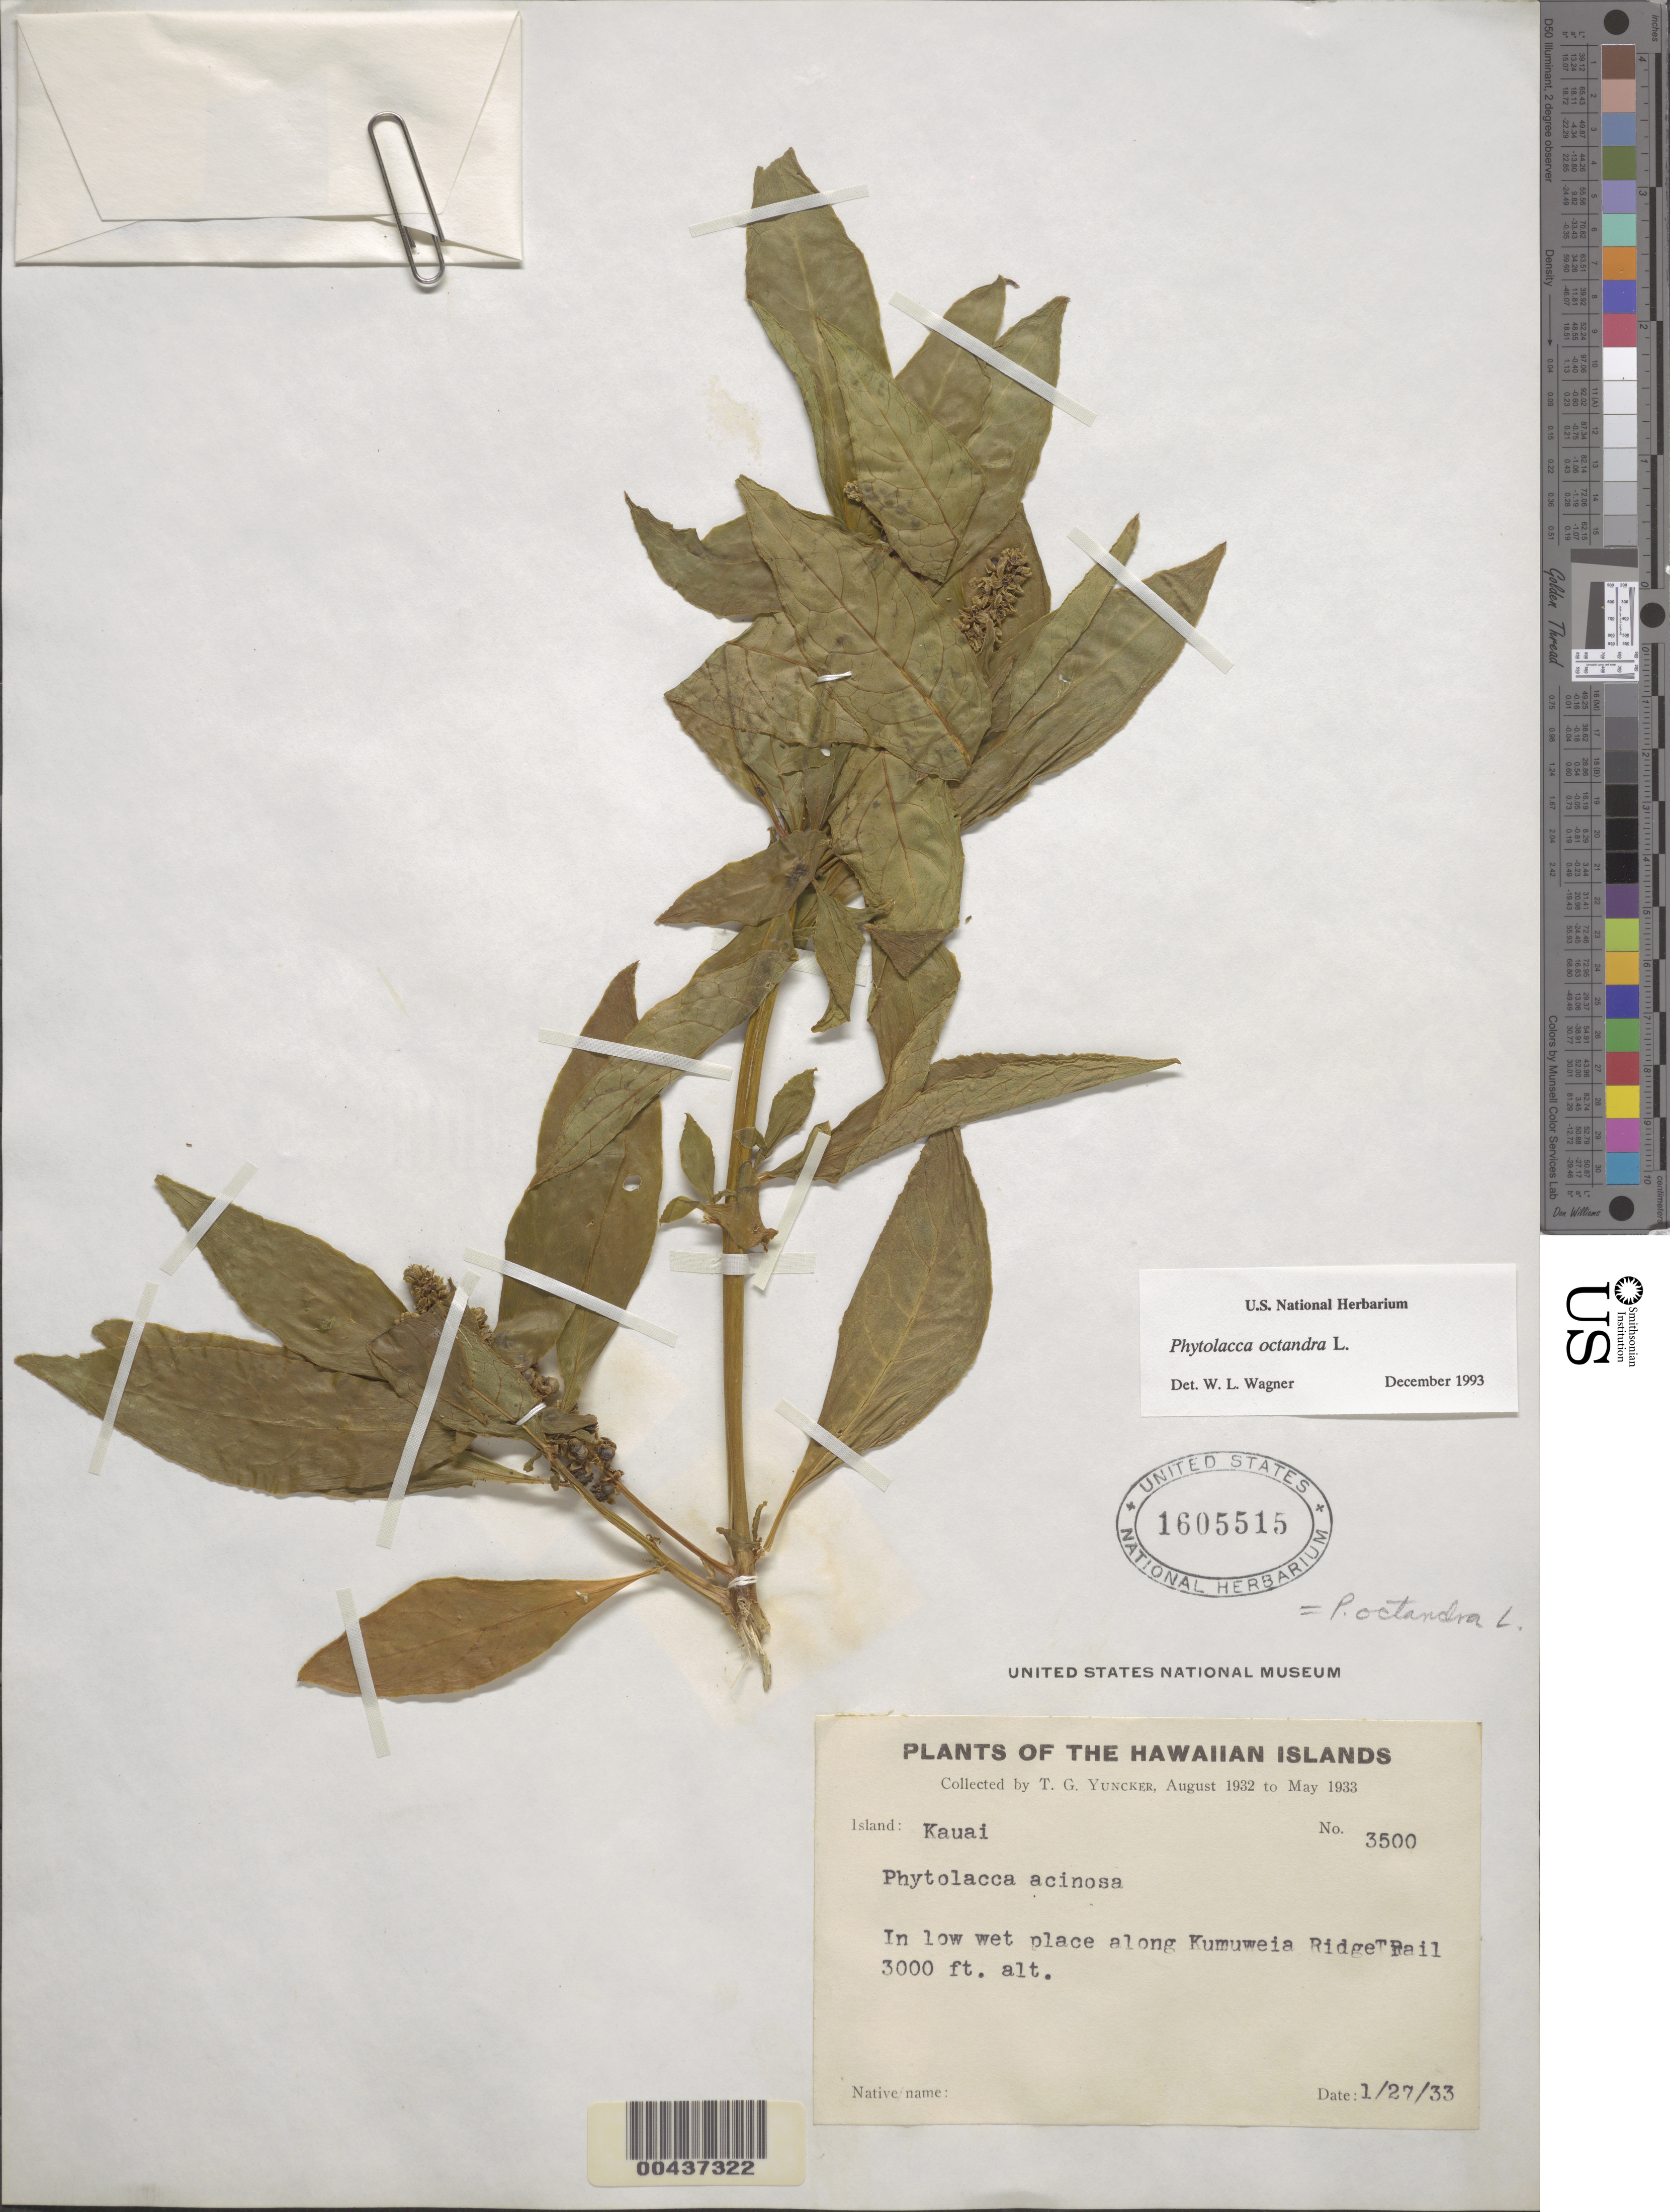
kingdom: Plantae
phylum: Tracheophyta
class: Magnoliopsida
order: Caryophyllales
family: Phytolaccaceae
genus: Phytolacca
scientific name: Phytolacca octandra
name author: L.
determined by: Wagner, W. L., (BOT), Smithsonian Institution - National Museum of Natural History (UNITED STATES)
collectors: T. G. Yuncker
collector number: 3500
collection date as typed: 27 Jan 1933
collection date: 1933-01-27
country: United States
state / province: Hawaii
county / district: Kauai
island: Kaua'i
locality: Along Kumuweia Ridge Trail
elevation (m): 914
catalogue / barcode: US 1605515